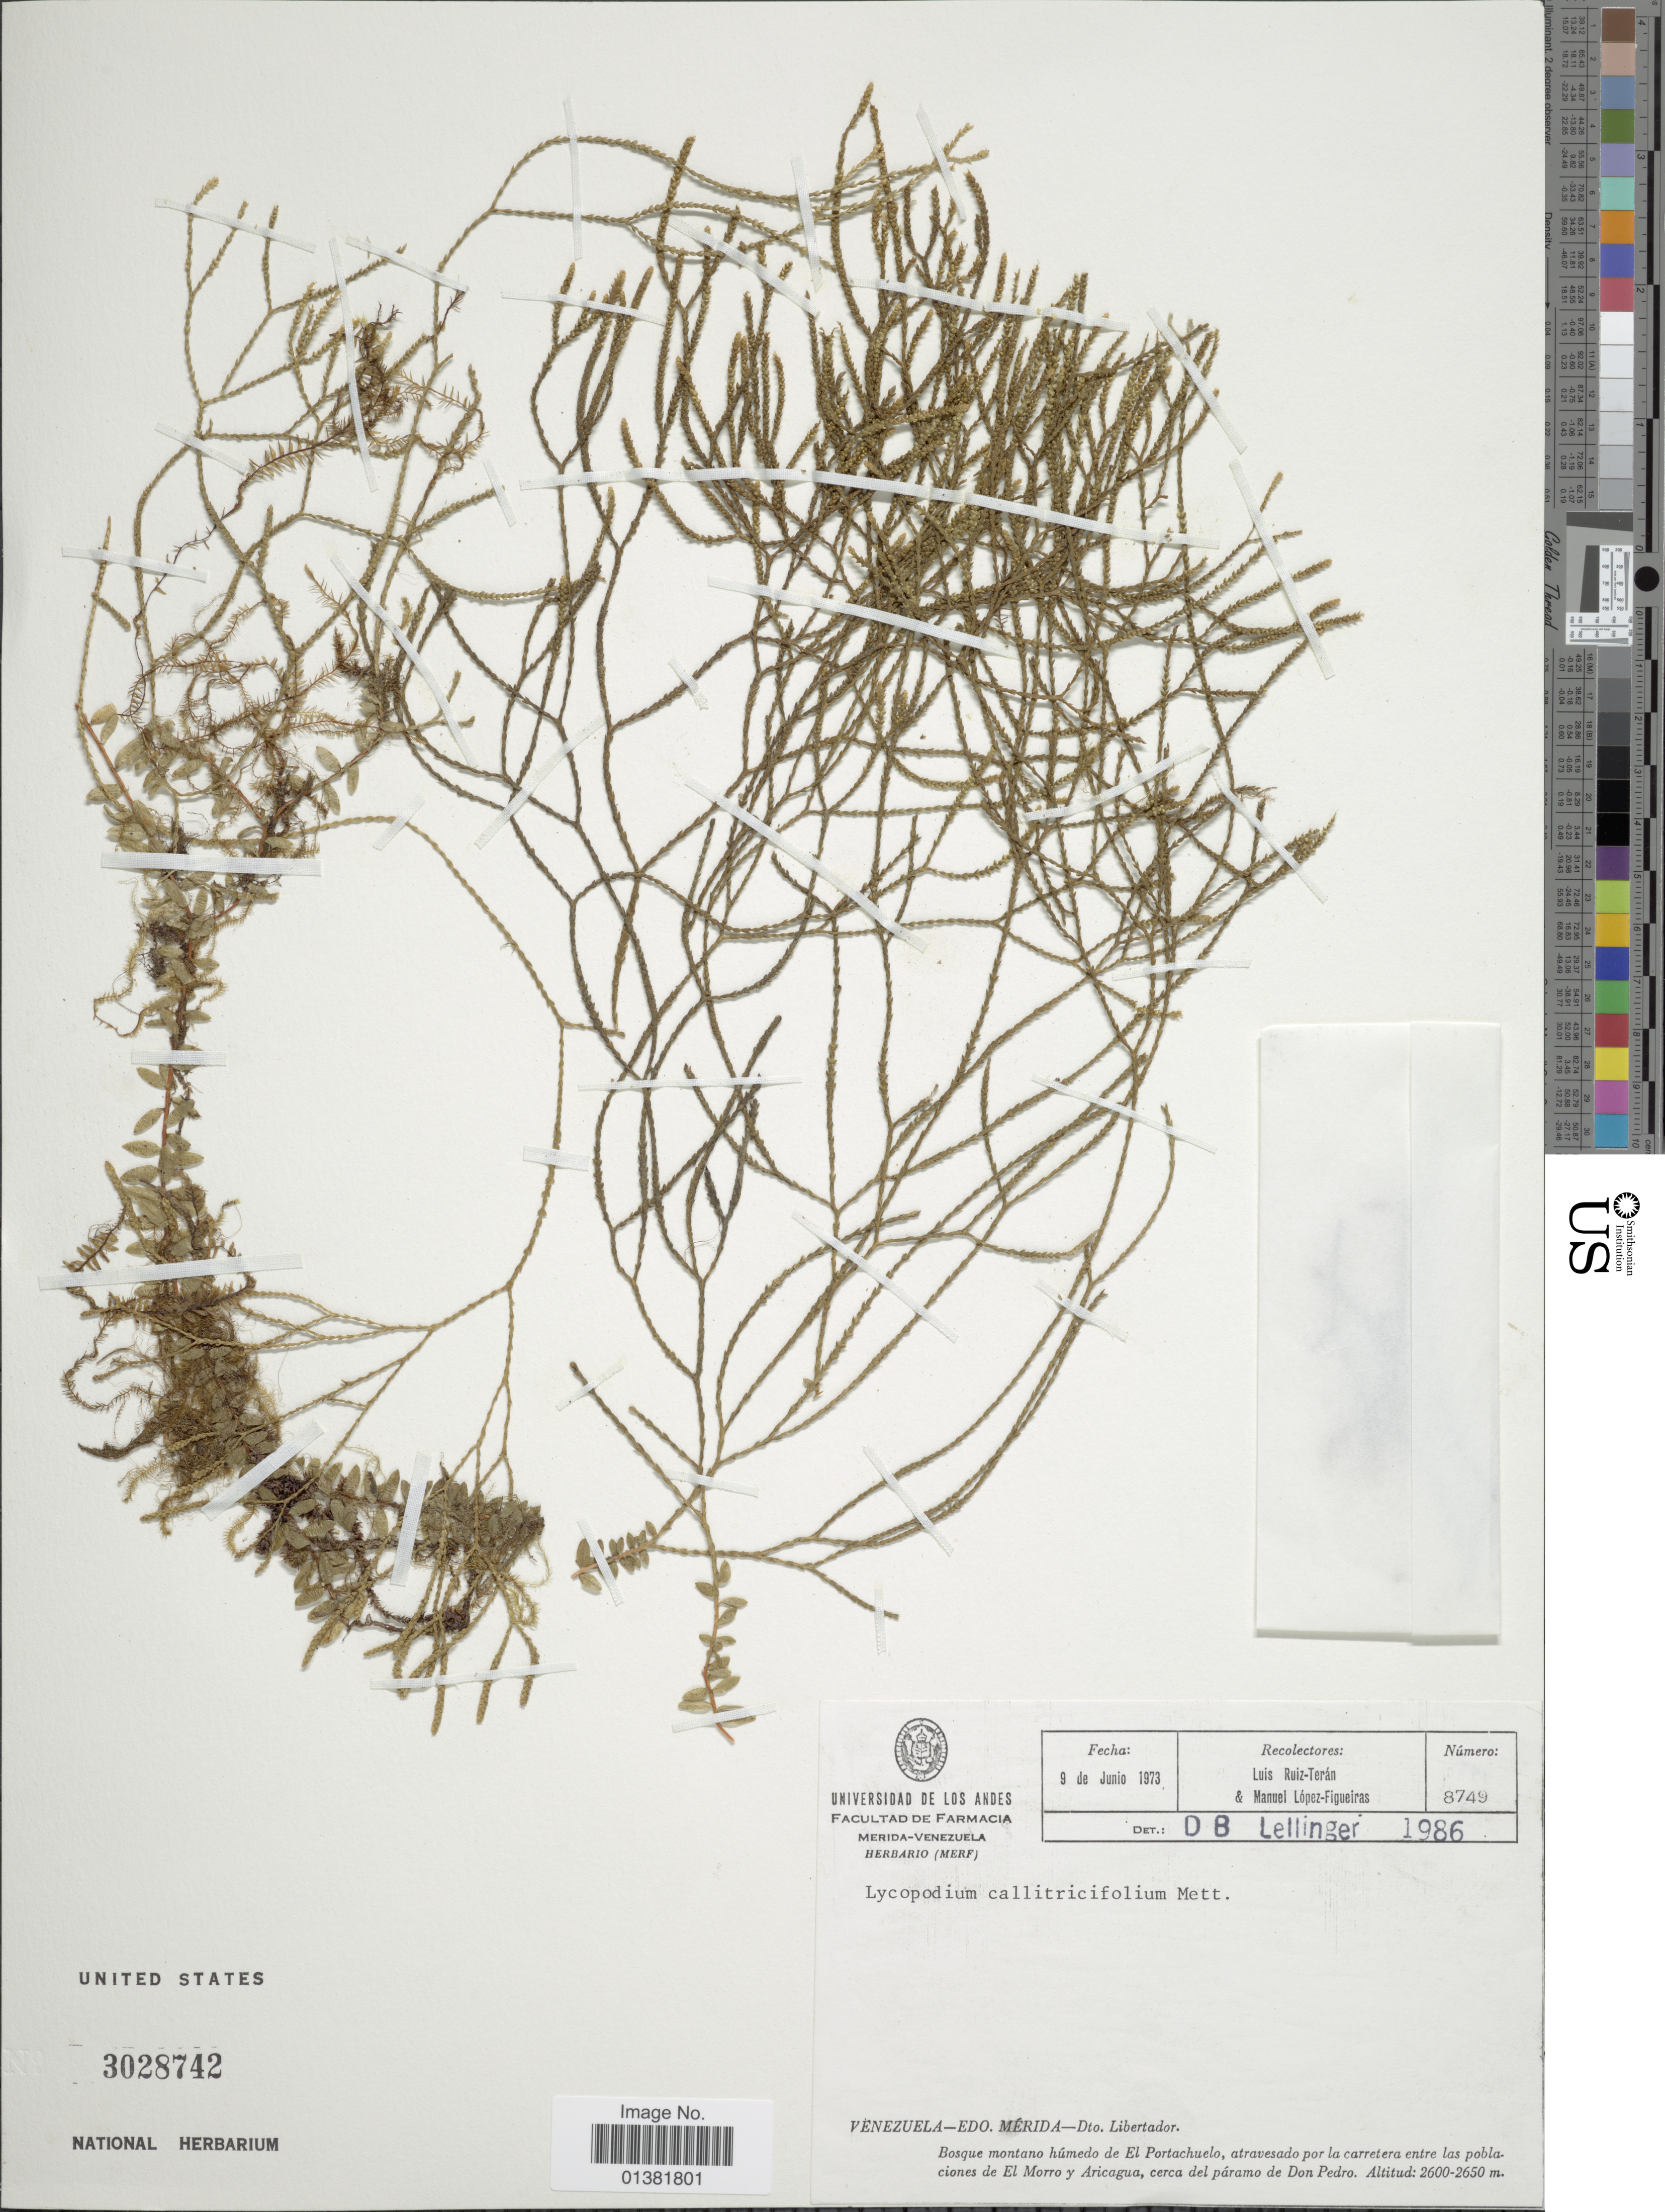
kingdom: Plantae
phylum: Tracheophyta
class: Lycopodiopsida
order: Lycopodiales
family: Lycopodiaceae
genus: Phlegmariurus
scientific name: Phlegmariurus callitrichifolius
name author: (Mett.) B. Øllg.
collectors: L. E. Ruíz-Terán & M. López Figueiras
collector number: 8749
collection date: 1973-06-09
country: Venezuela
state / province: Mérida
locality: Dto. Libertador. Bosque montano húmedo de El Portachuelo, atravesado por la carretera entre las poblaciones de El Morro y Aricagua, cerca del páramo de Don Pedro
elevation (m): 2600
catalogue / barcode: US 3028742